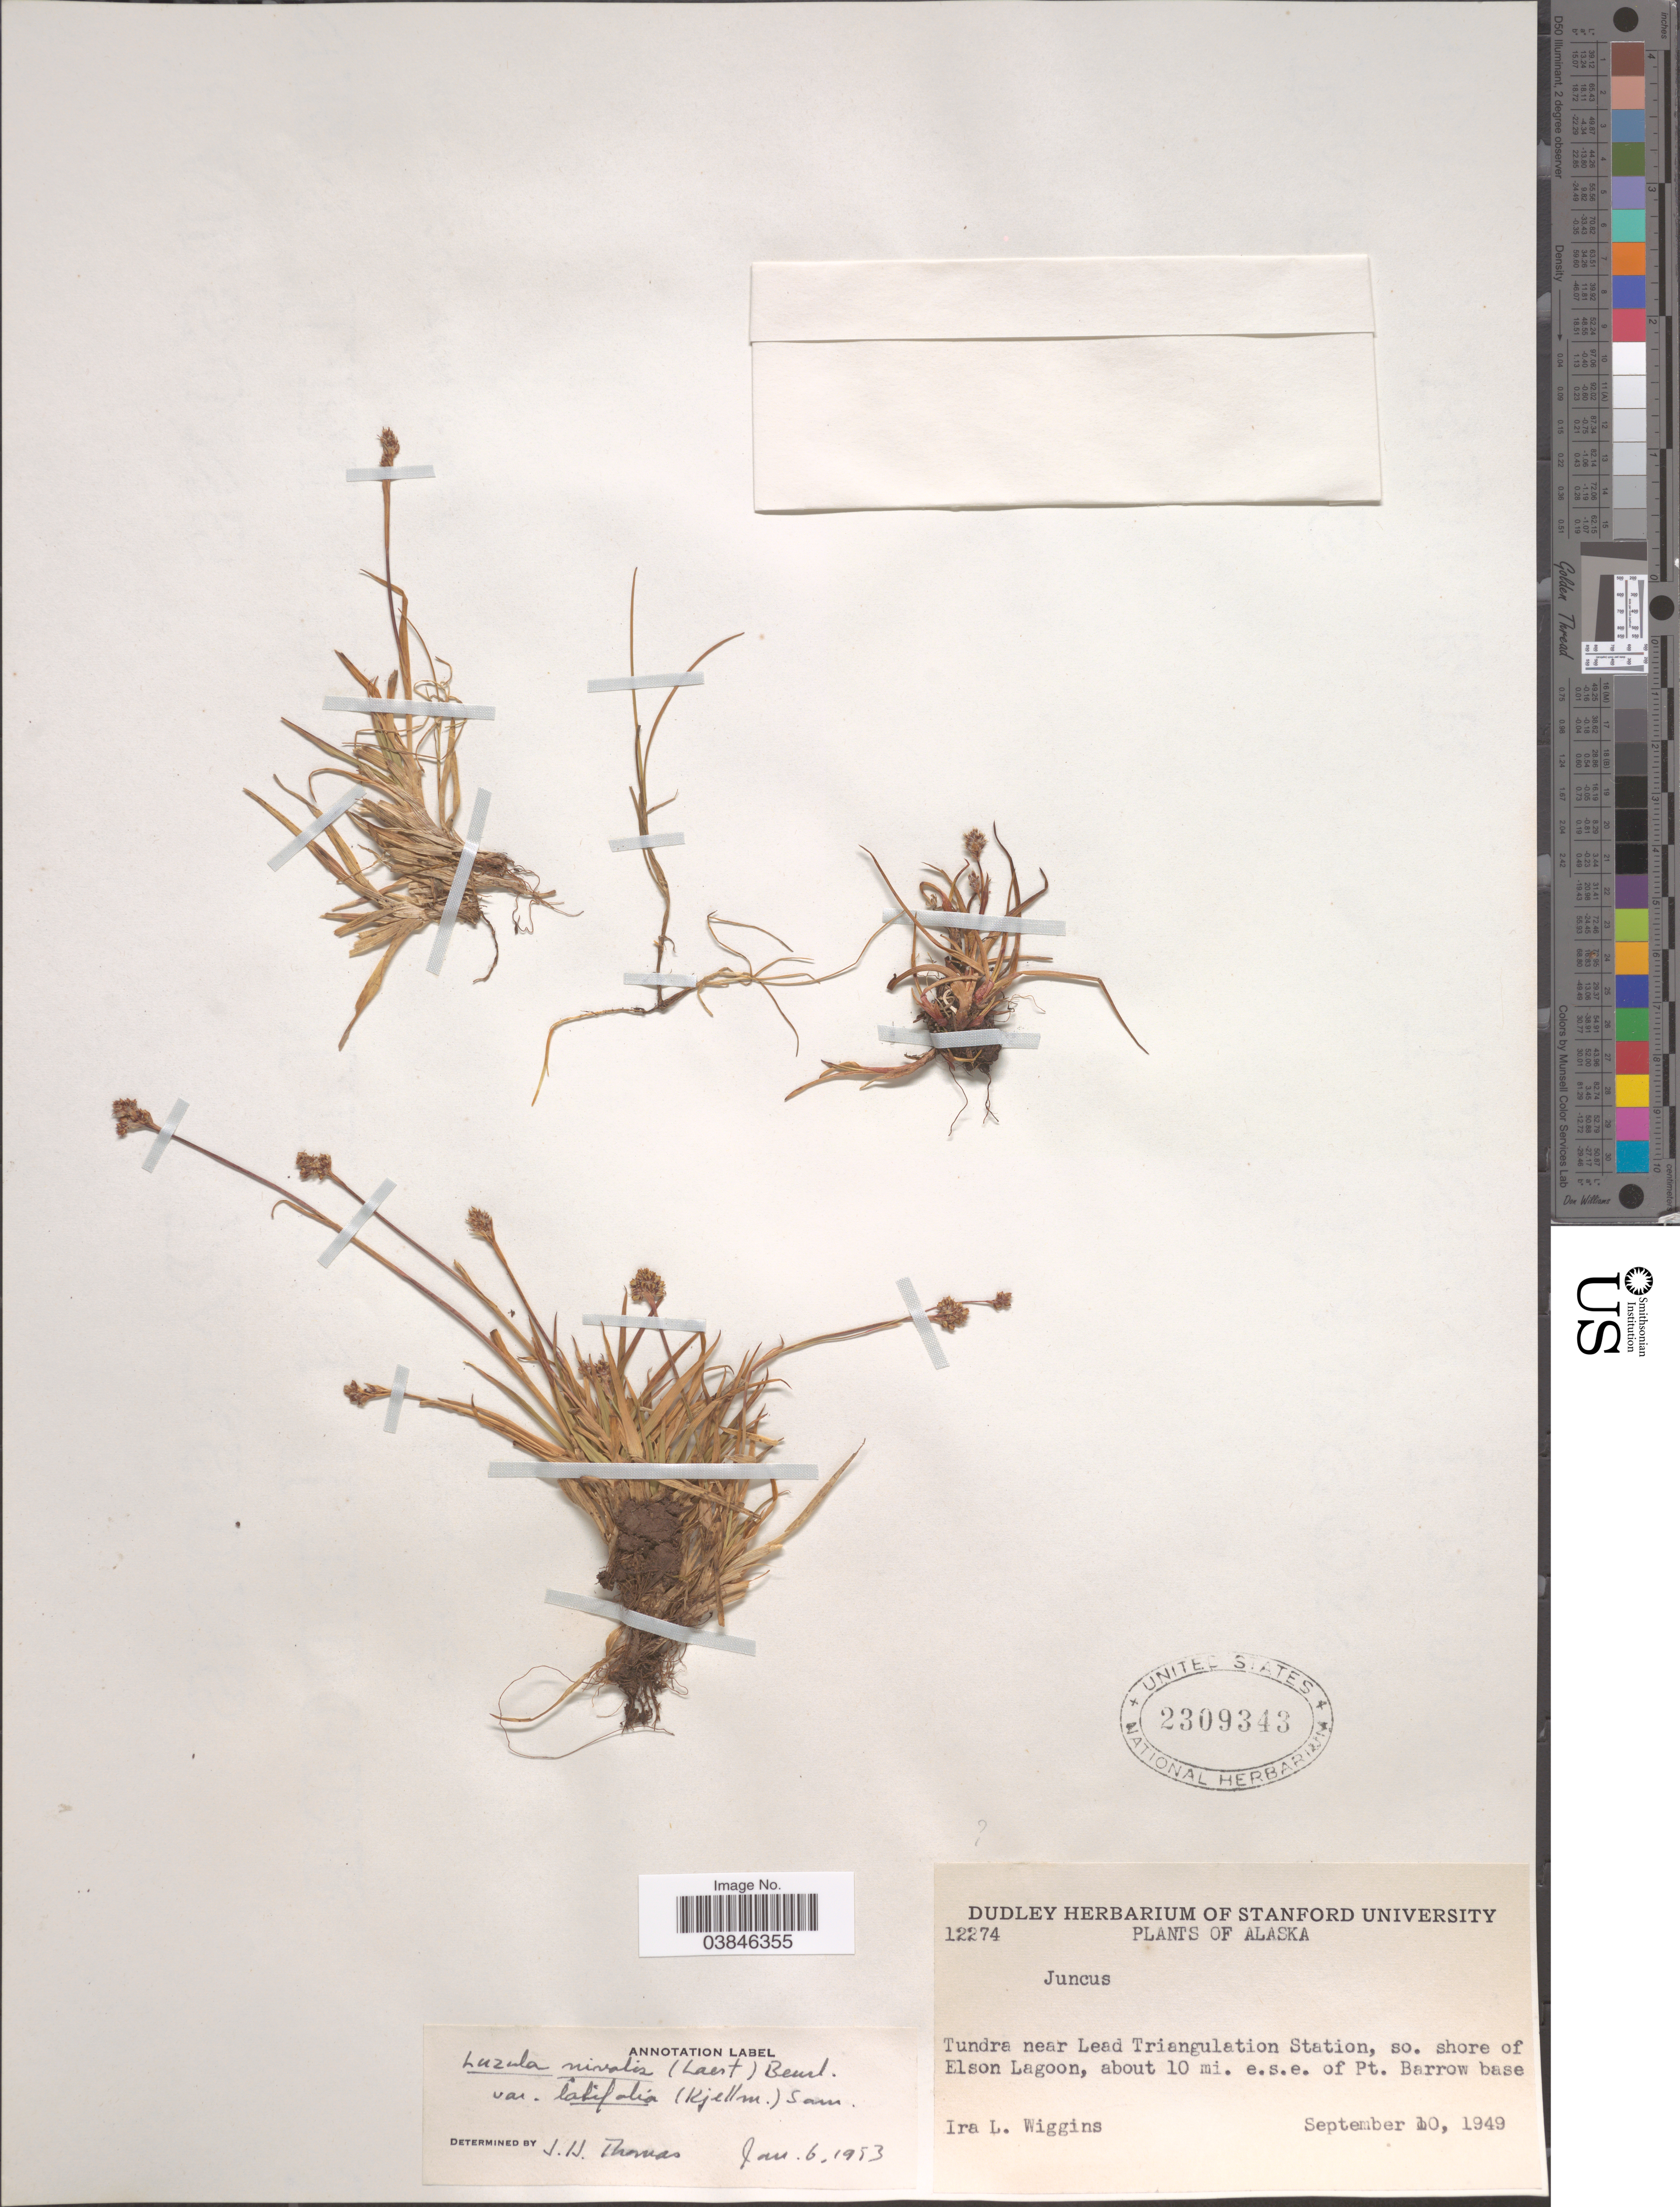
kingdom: Plantae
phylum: Tracheophyta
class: Liliopsida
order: Poales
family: Juncaceae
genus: Luzula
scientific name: Luzula nivalis var. latifolia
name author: Sam. ex Hultén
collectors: I. L. Wiggins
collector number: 12274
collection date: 1949-09-10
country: United States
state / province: Alaska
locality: Tundra near Lead Triangulation Station, so. shore of Elson Lagoon, about 10 mi. e.s.e. of Pt. Barrow base.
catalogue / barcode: US 2309343